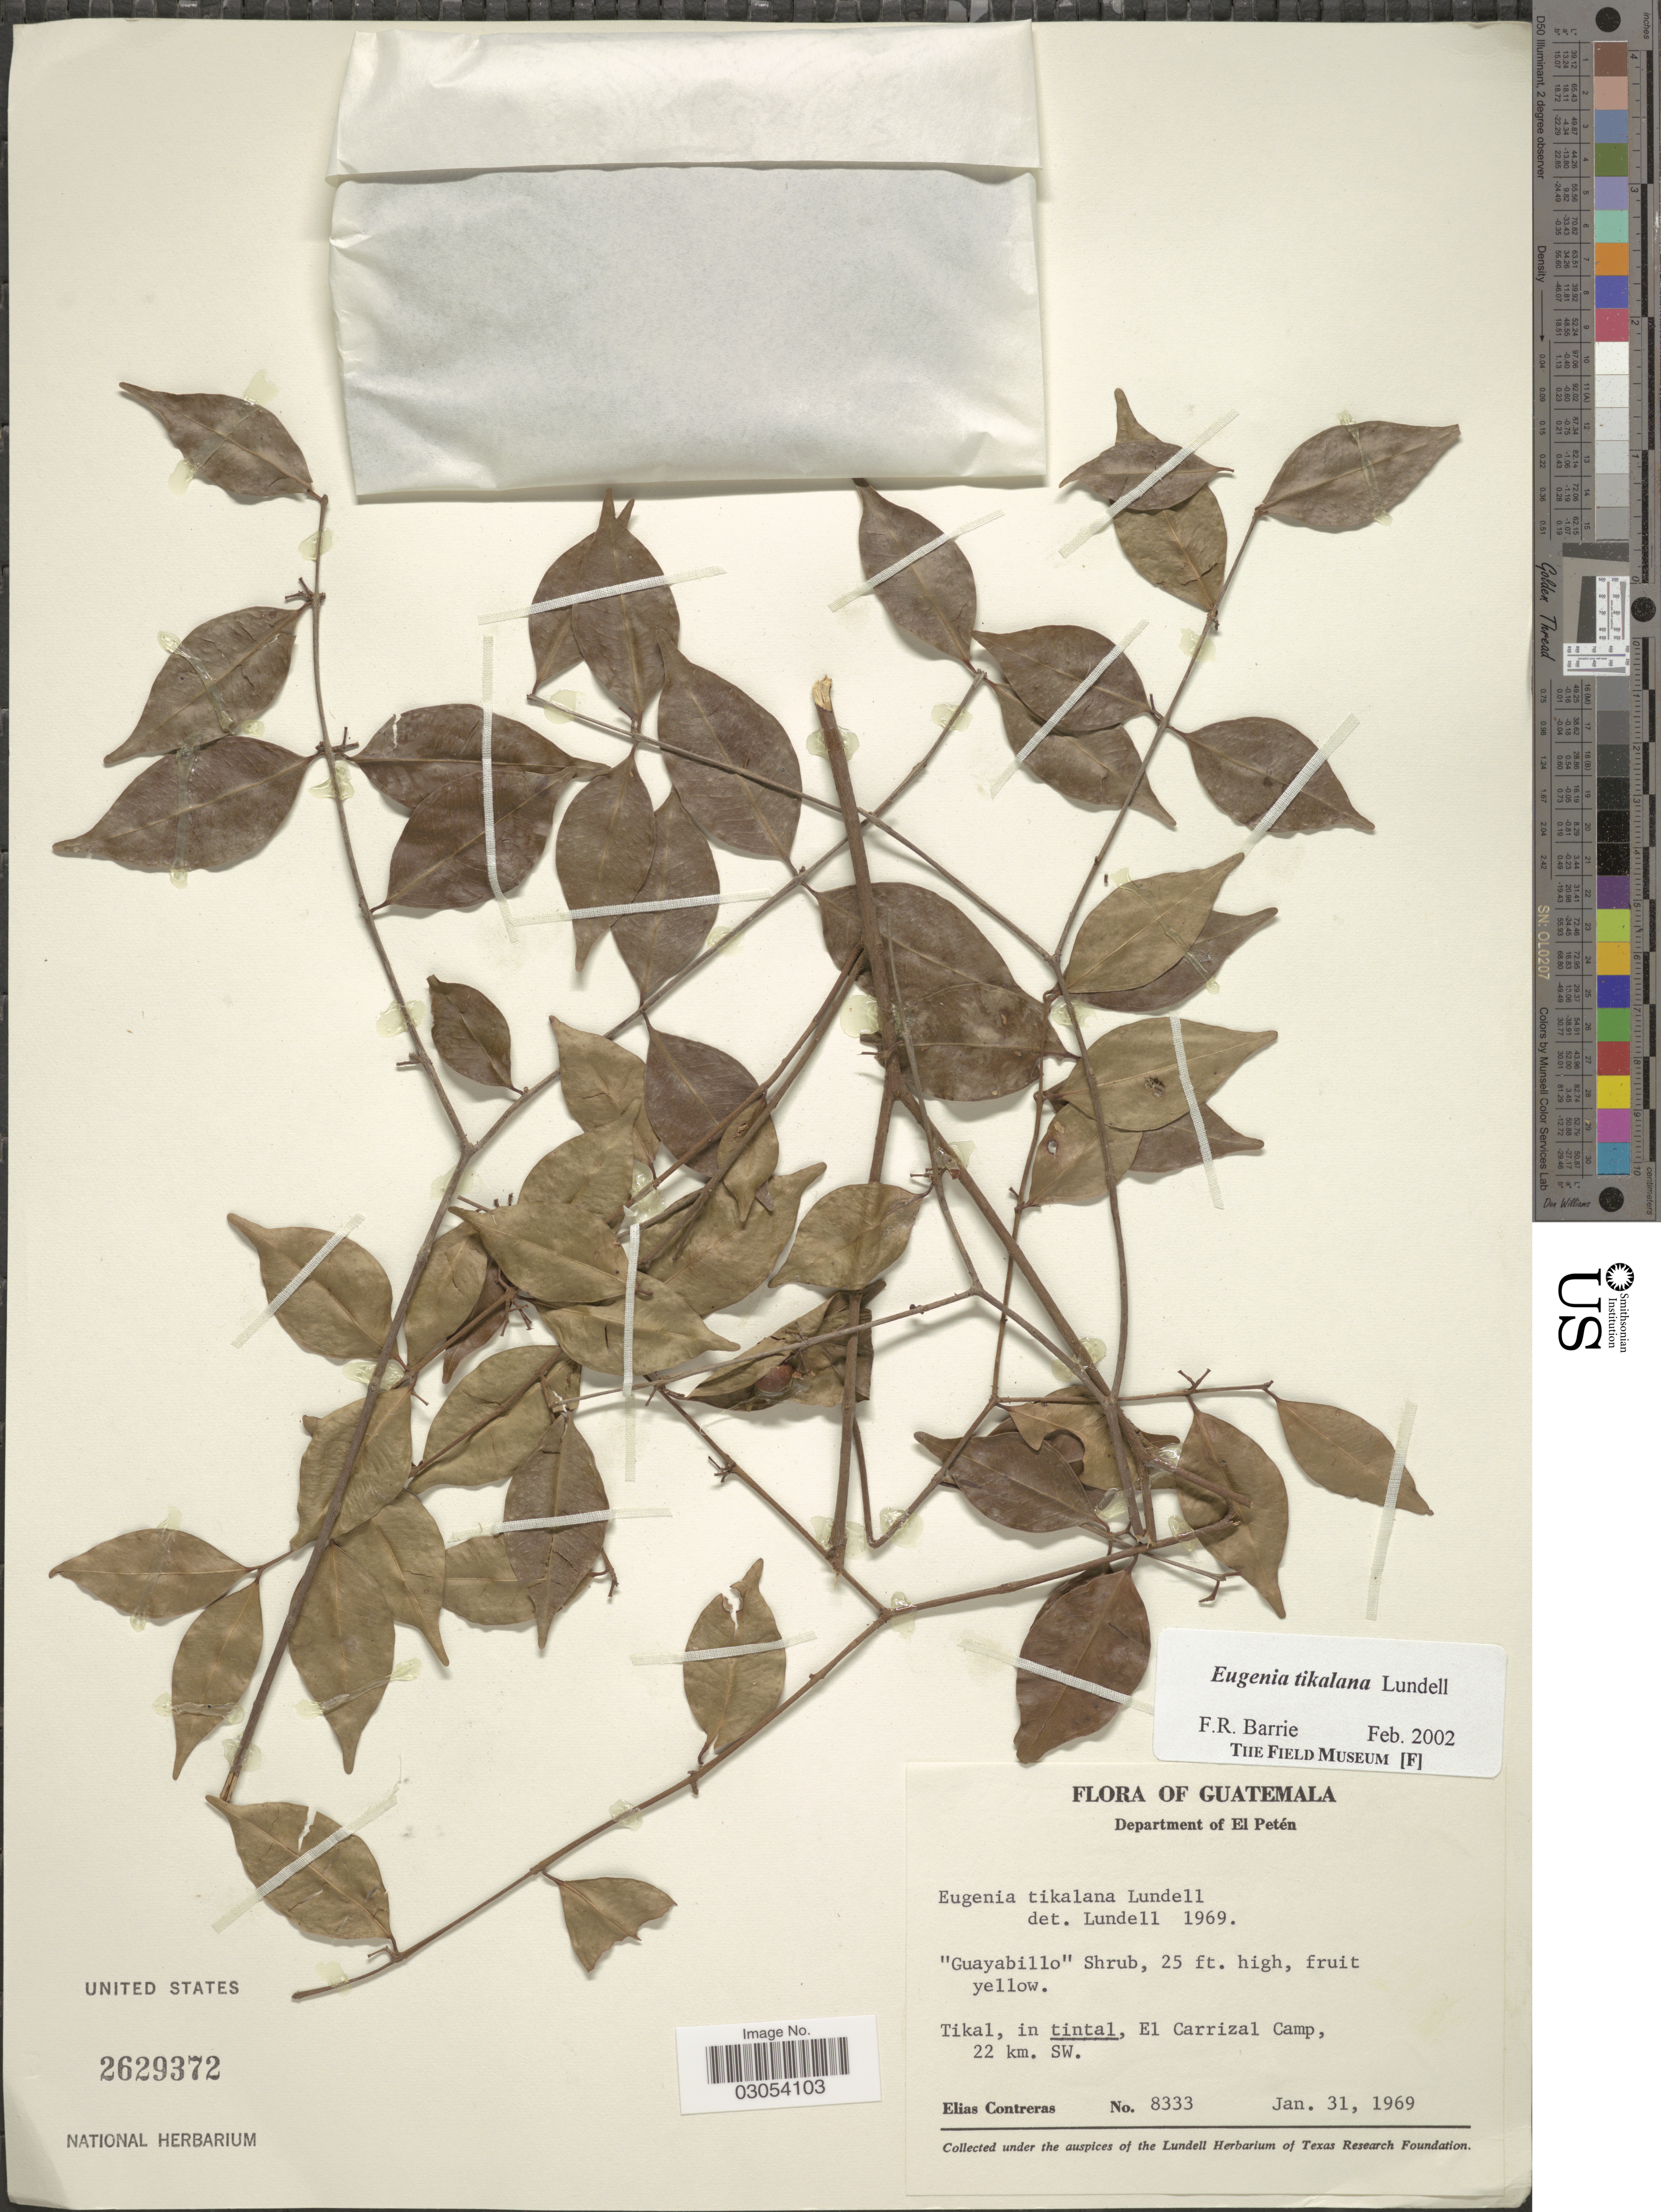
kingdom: Plantae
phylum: Tracheophyta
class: Magnoliopsida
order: Myrtales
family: Myrtaceae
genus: Eugenia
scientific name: Eugenia tikalana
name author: Lundell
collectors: E. Contreras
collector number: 8333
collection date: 1969-01-31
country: Guatemala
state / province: El Petén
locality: Department of El Petén. Tikal, in tintal, El Carrizal Camp, 22 km. SW.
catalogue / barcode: US 2629372